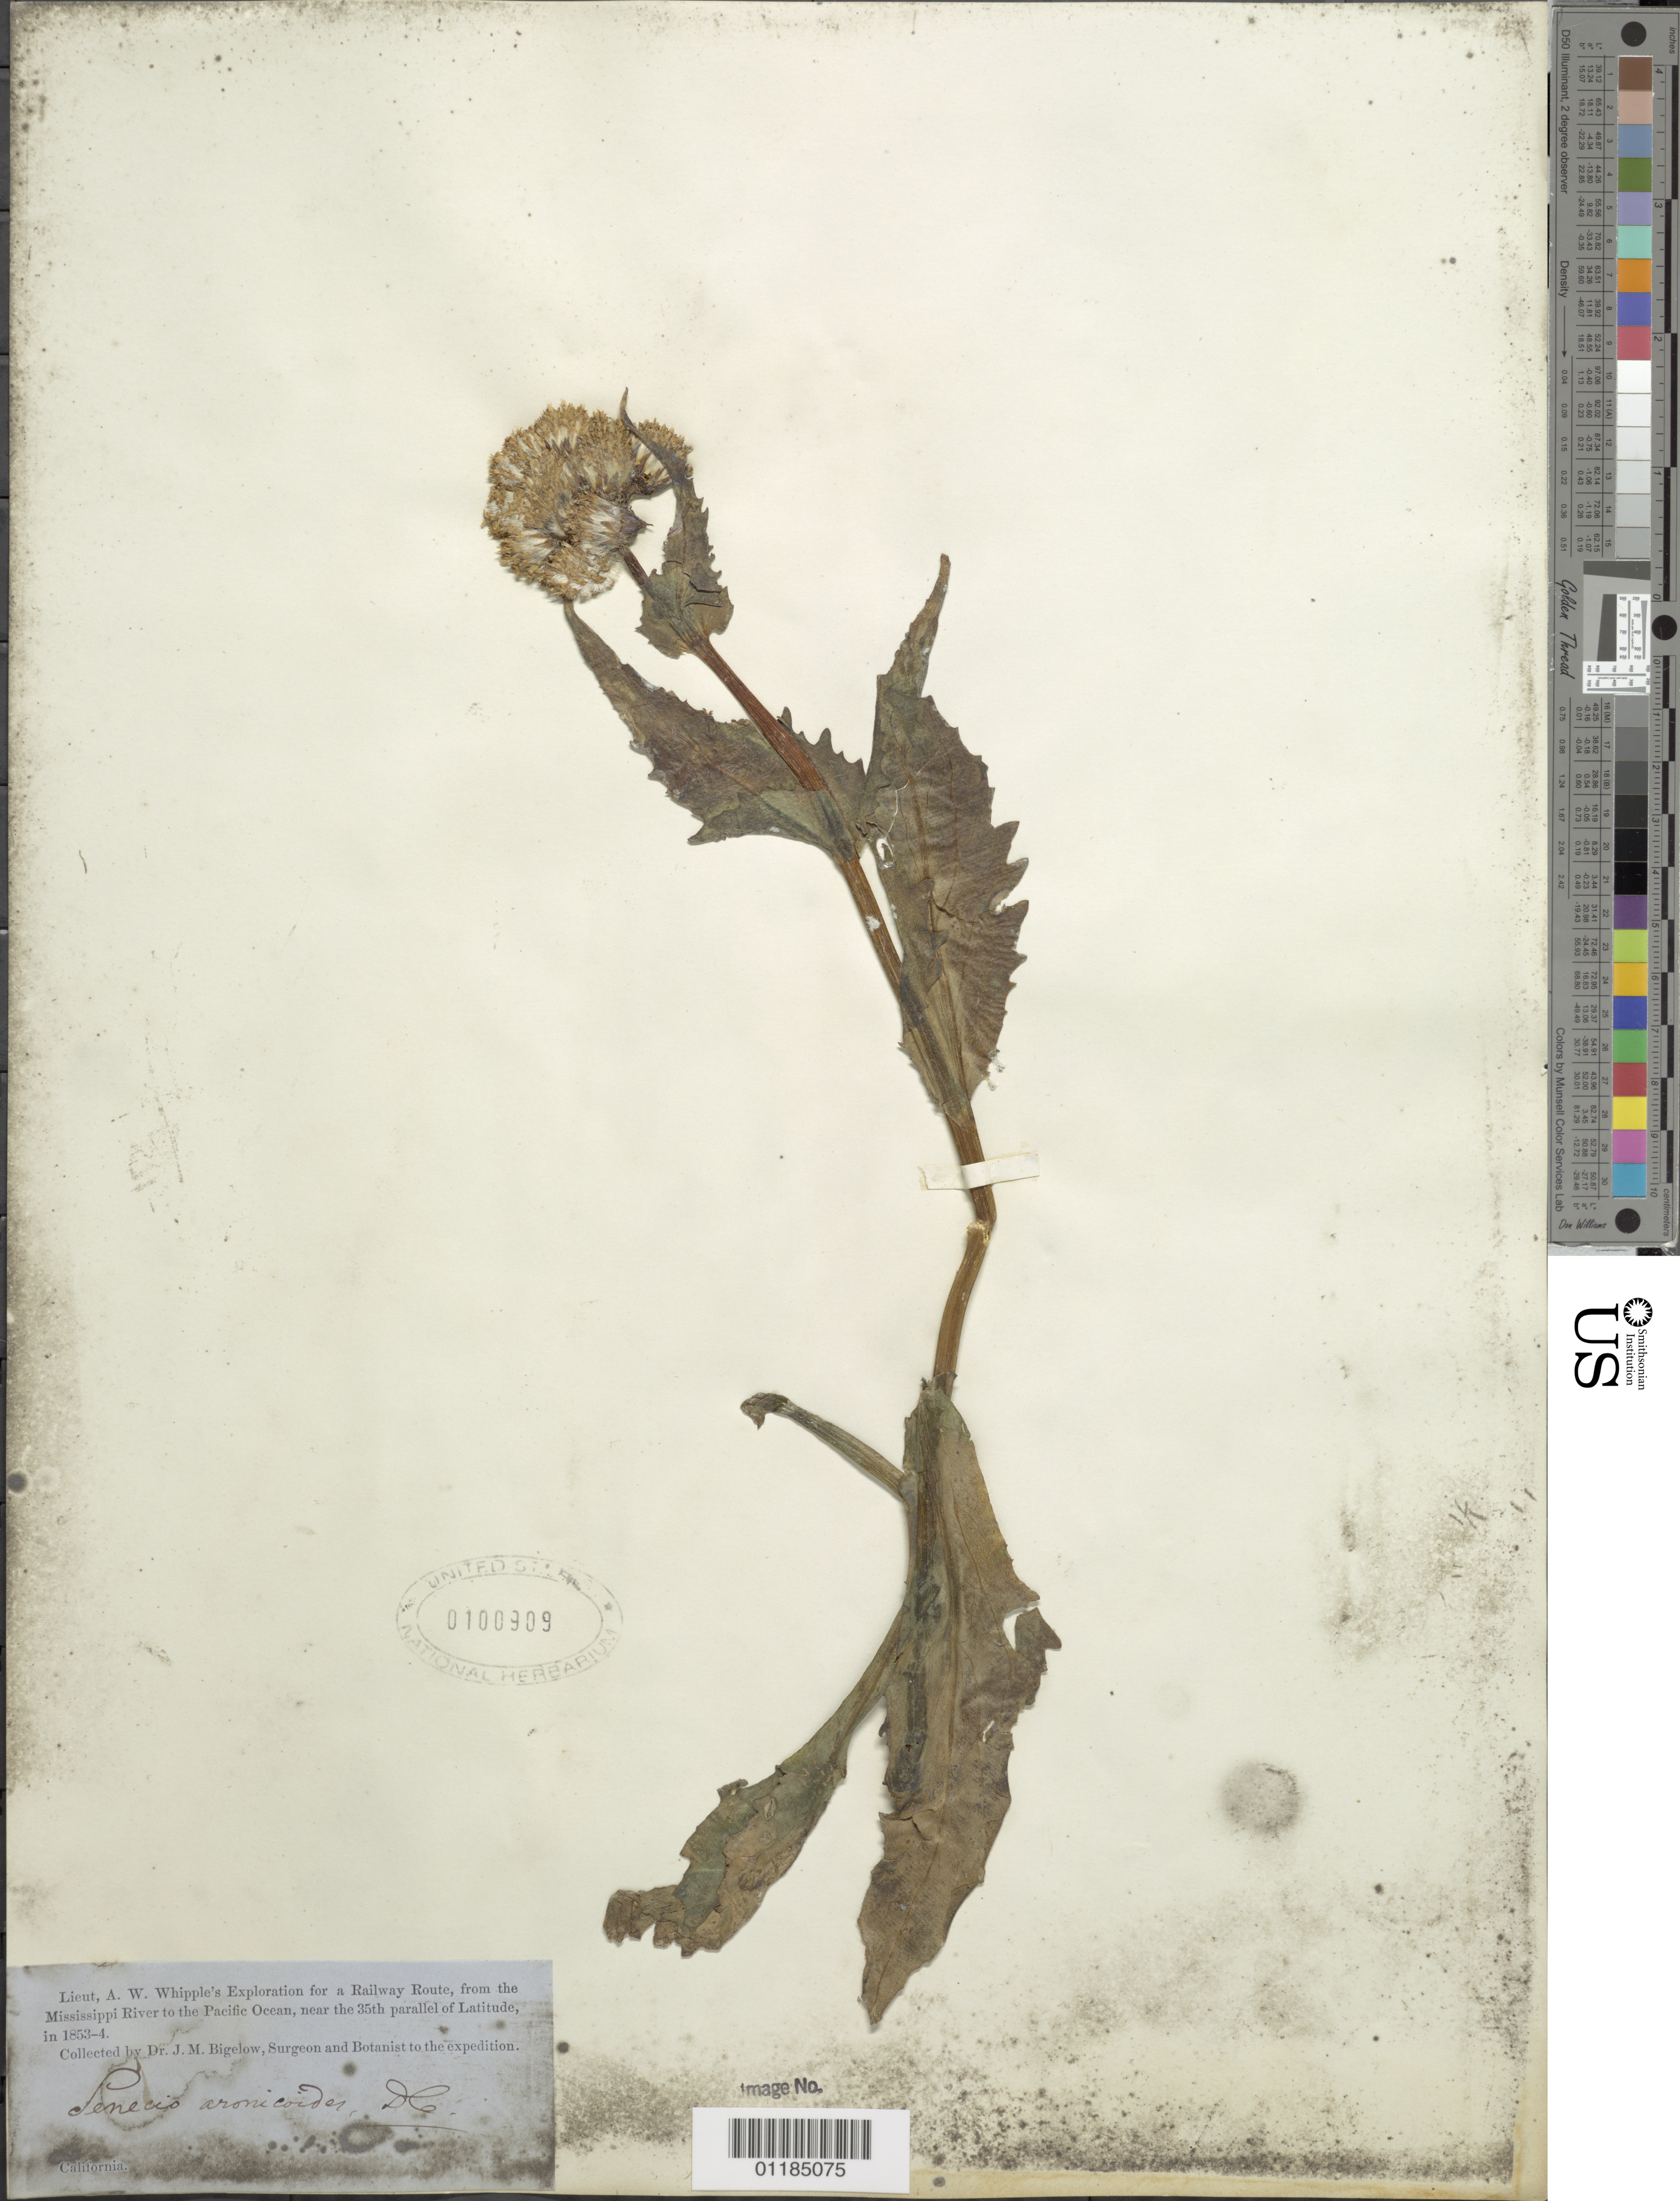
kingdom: Plantae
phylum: Tracheophyta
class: Magnoliopsida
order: Asterales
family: Asteraceae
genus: Senecio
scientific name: Senecio aronicoides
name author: DC.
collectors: J. M. Bigelow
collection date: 1853/1854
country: United States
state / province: California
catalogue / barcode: US 100909